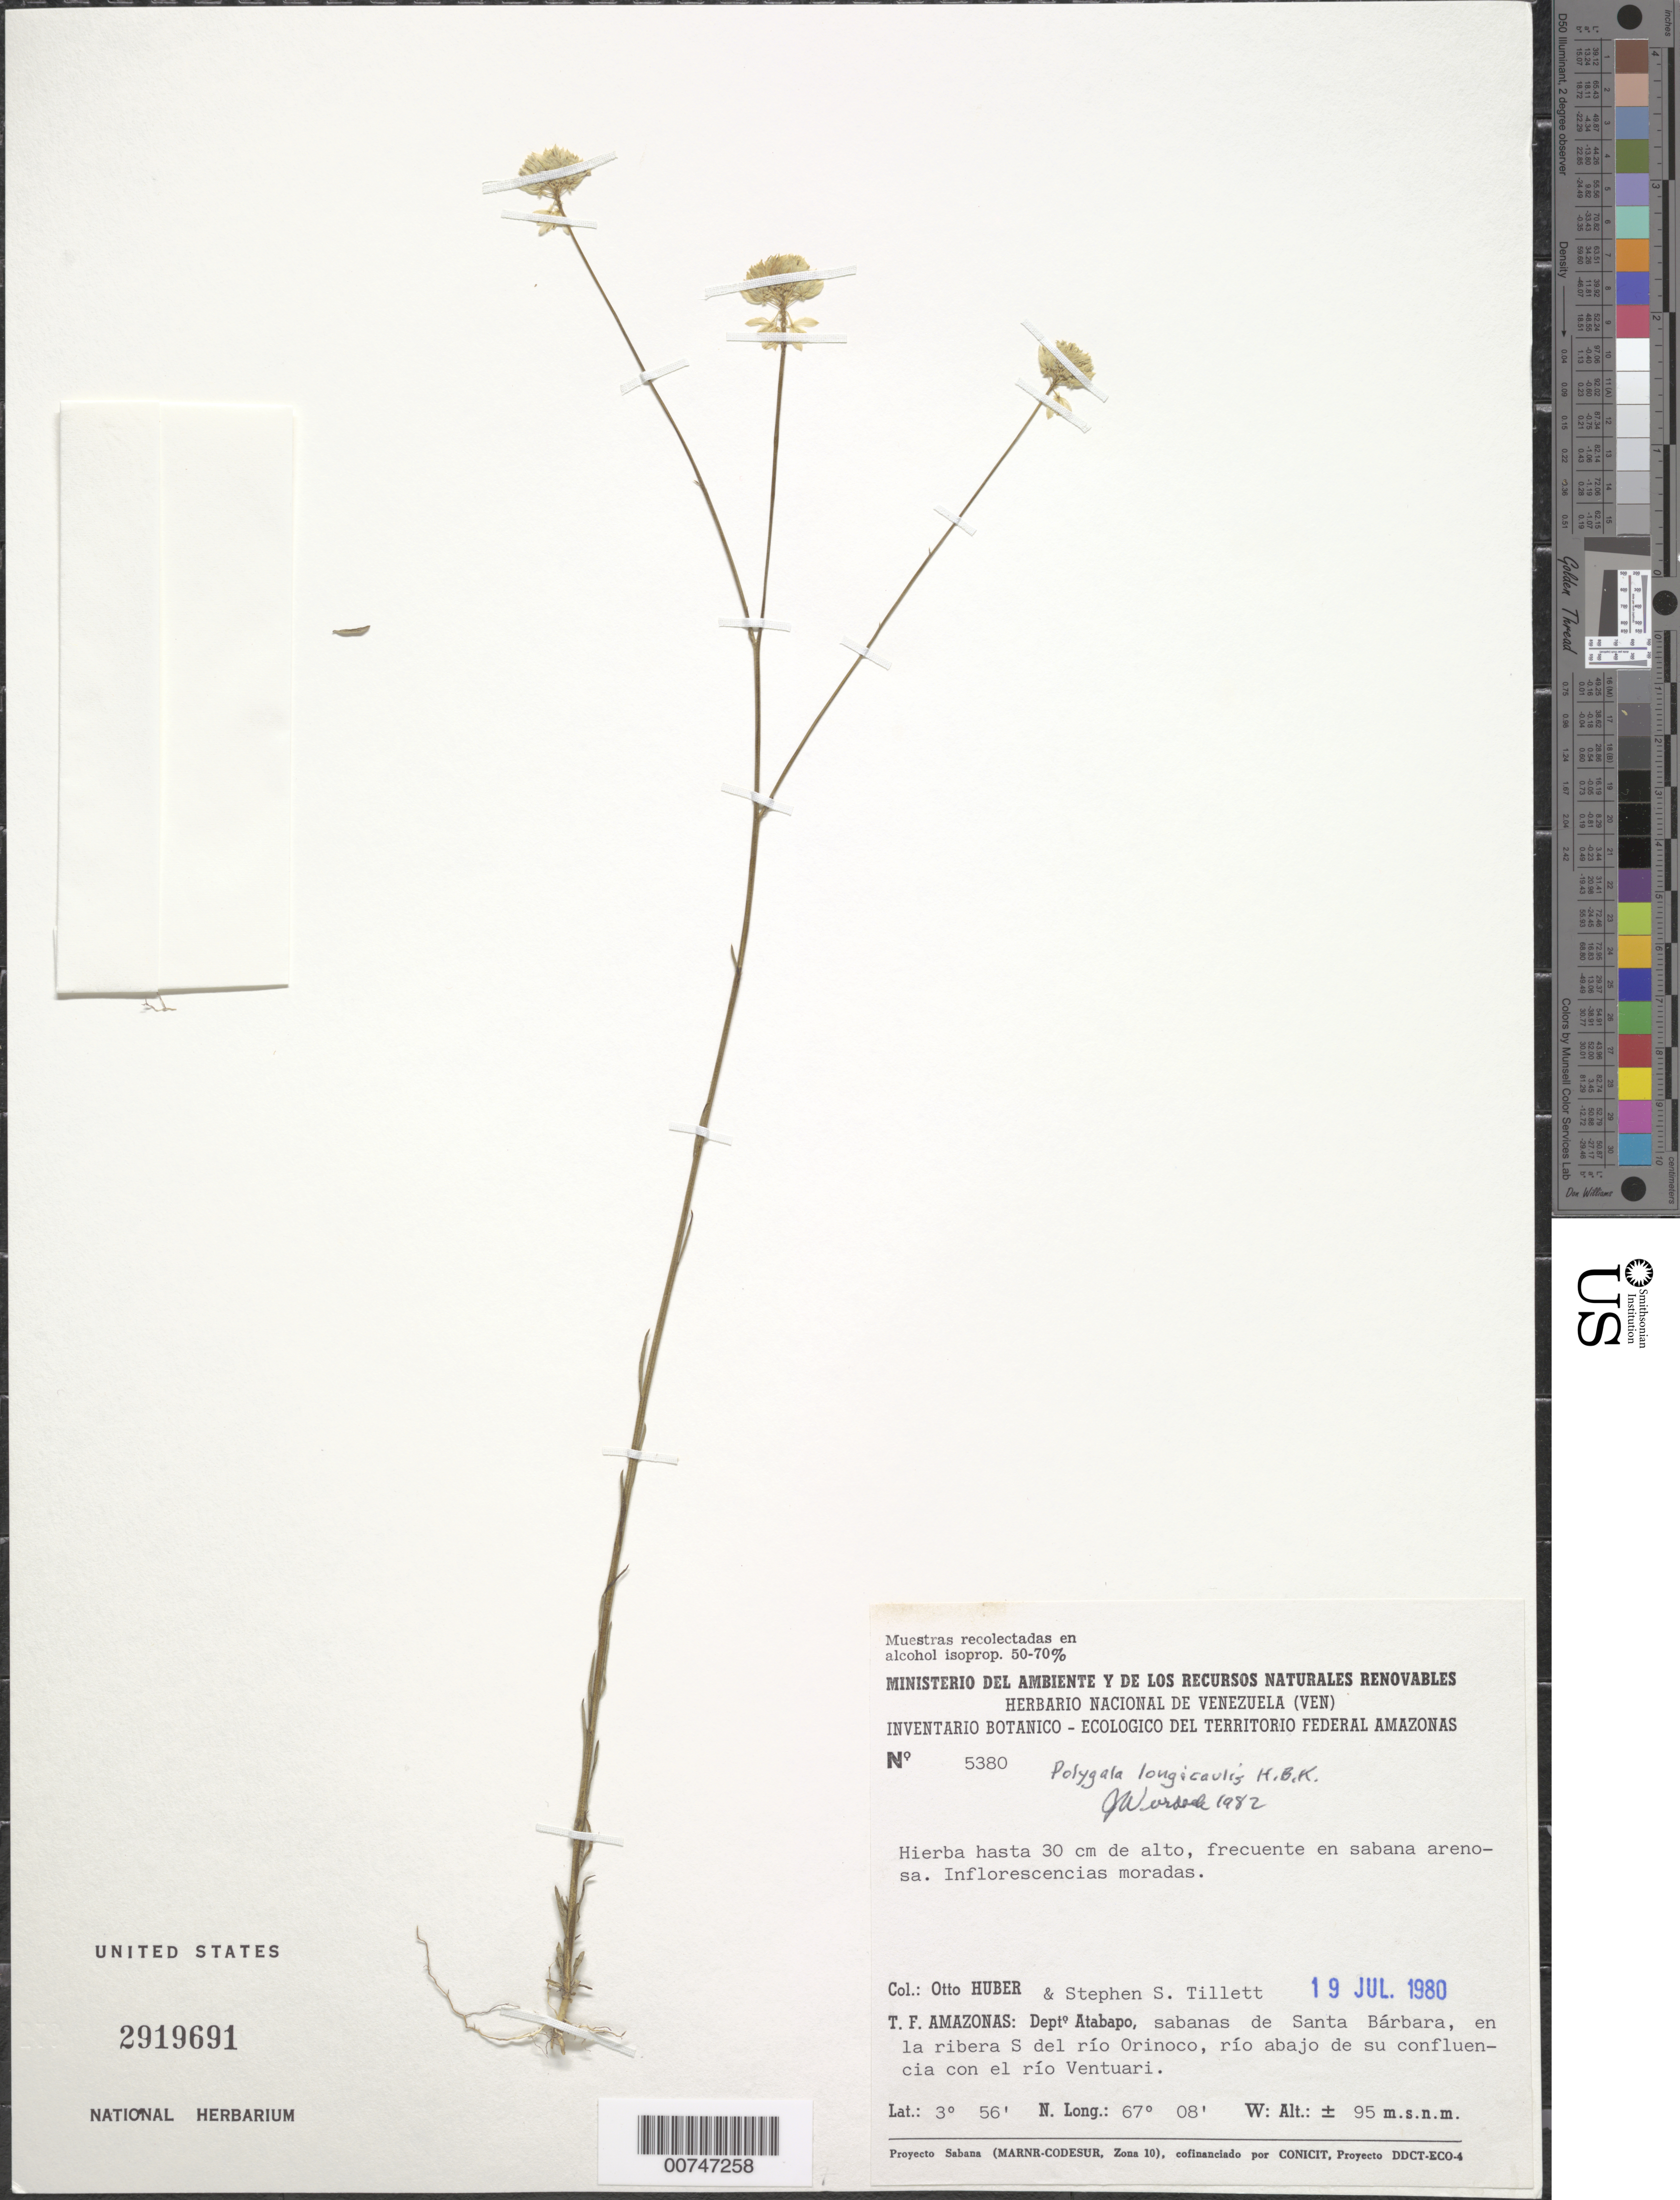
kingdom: Plantae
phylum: Tracheophyta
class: Magnoliopsida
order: Fabales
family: Polygalaceae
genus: Polygala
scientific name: Polygala longicaulis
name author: Kunth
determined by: Wurdack, John J., (US), US (UNITED STATES)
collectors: O. Huber & S. S. Tillett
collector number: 5380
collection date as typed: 19-Jul-80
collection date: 1980-07-19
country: Venezuela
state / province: Amazonas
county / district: Atabapo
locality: Santa Bárbara, en la ribera S del río Orinoco, río abajo de su confluencia con el río Ventuari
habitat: Sandy savanna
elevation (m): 95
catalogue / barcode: US 2919691